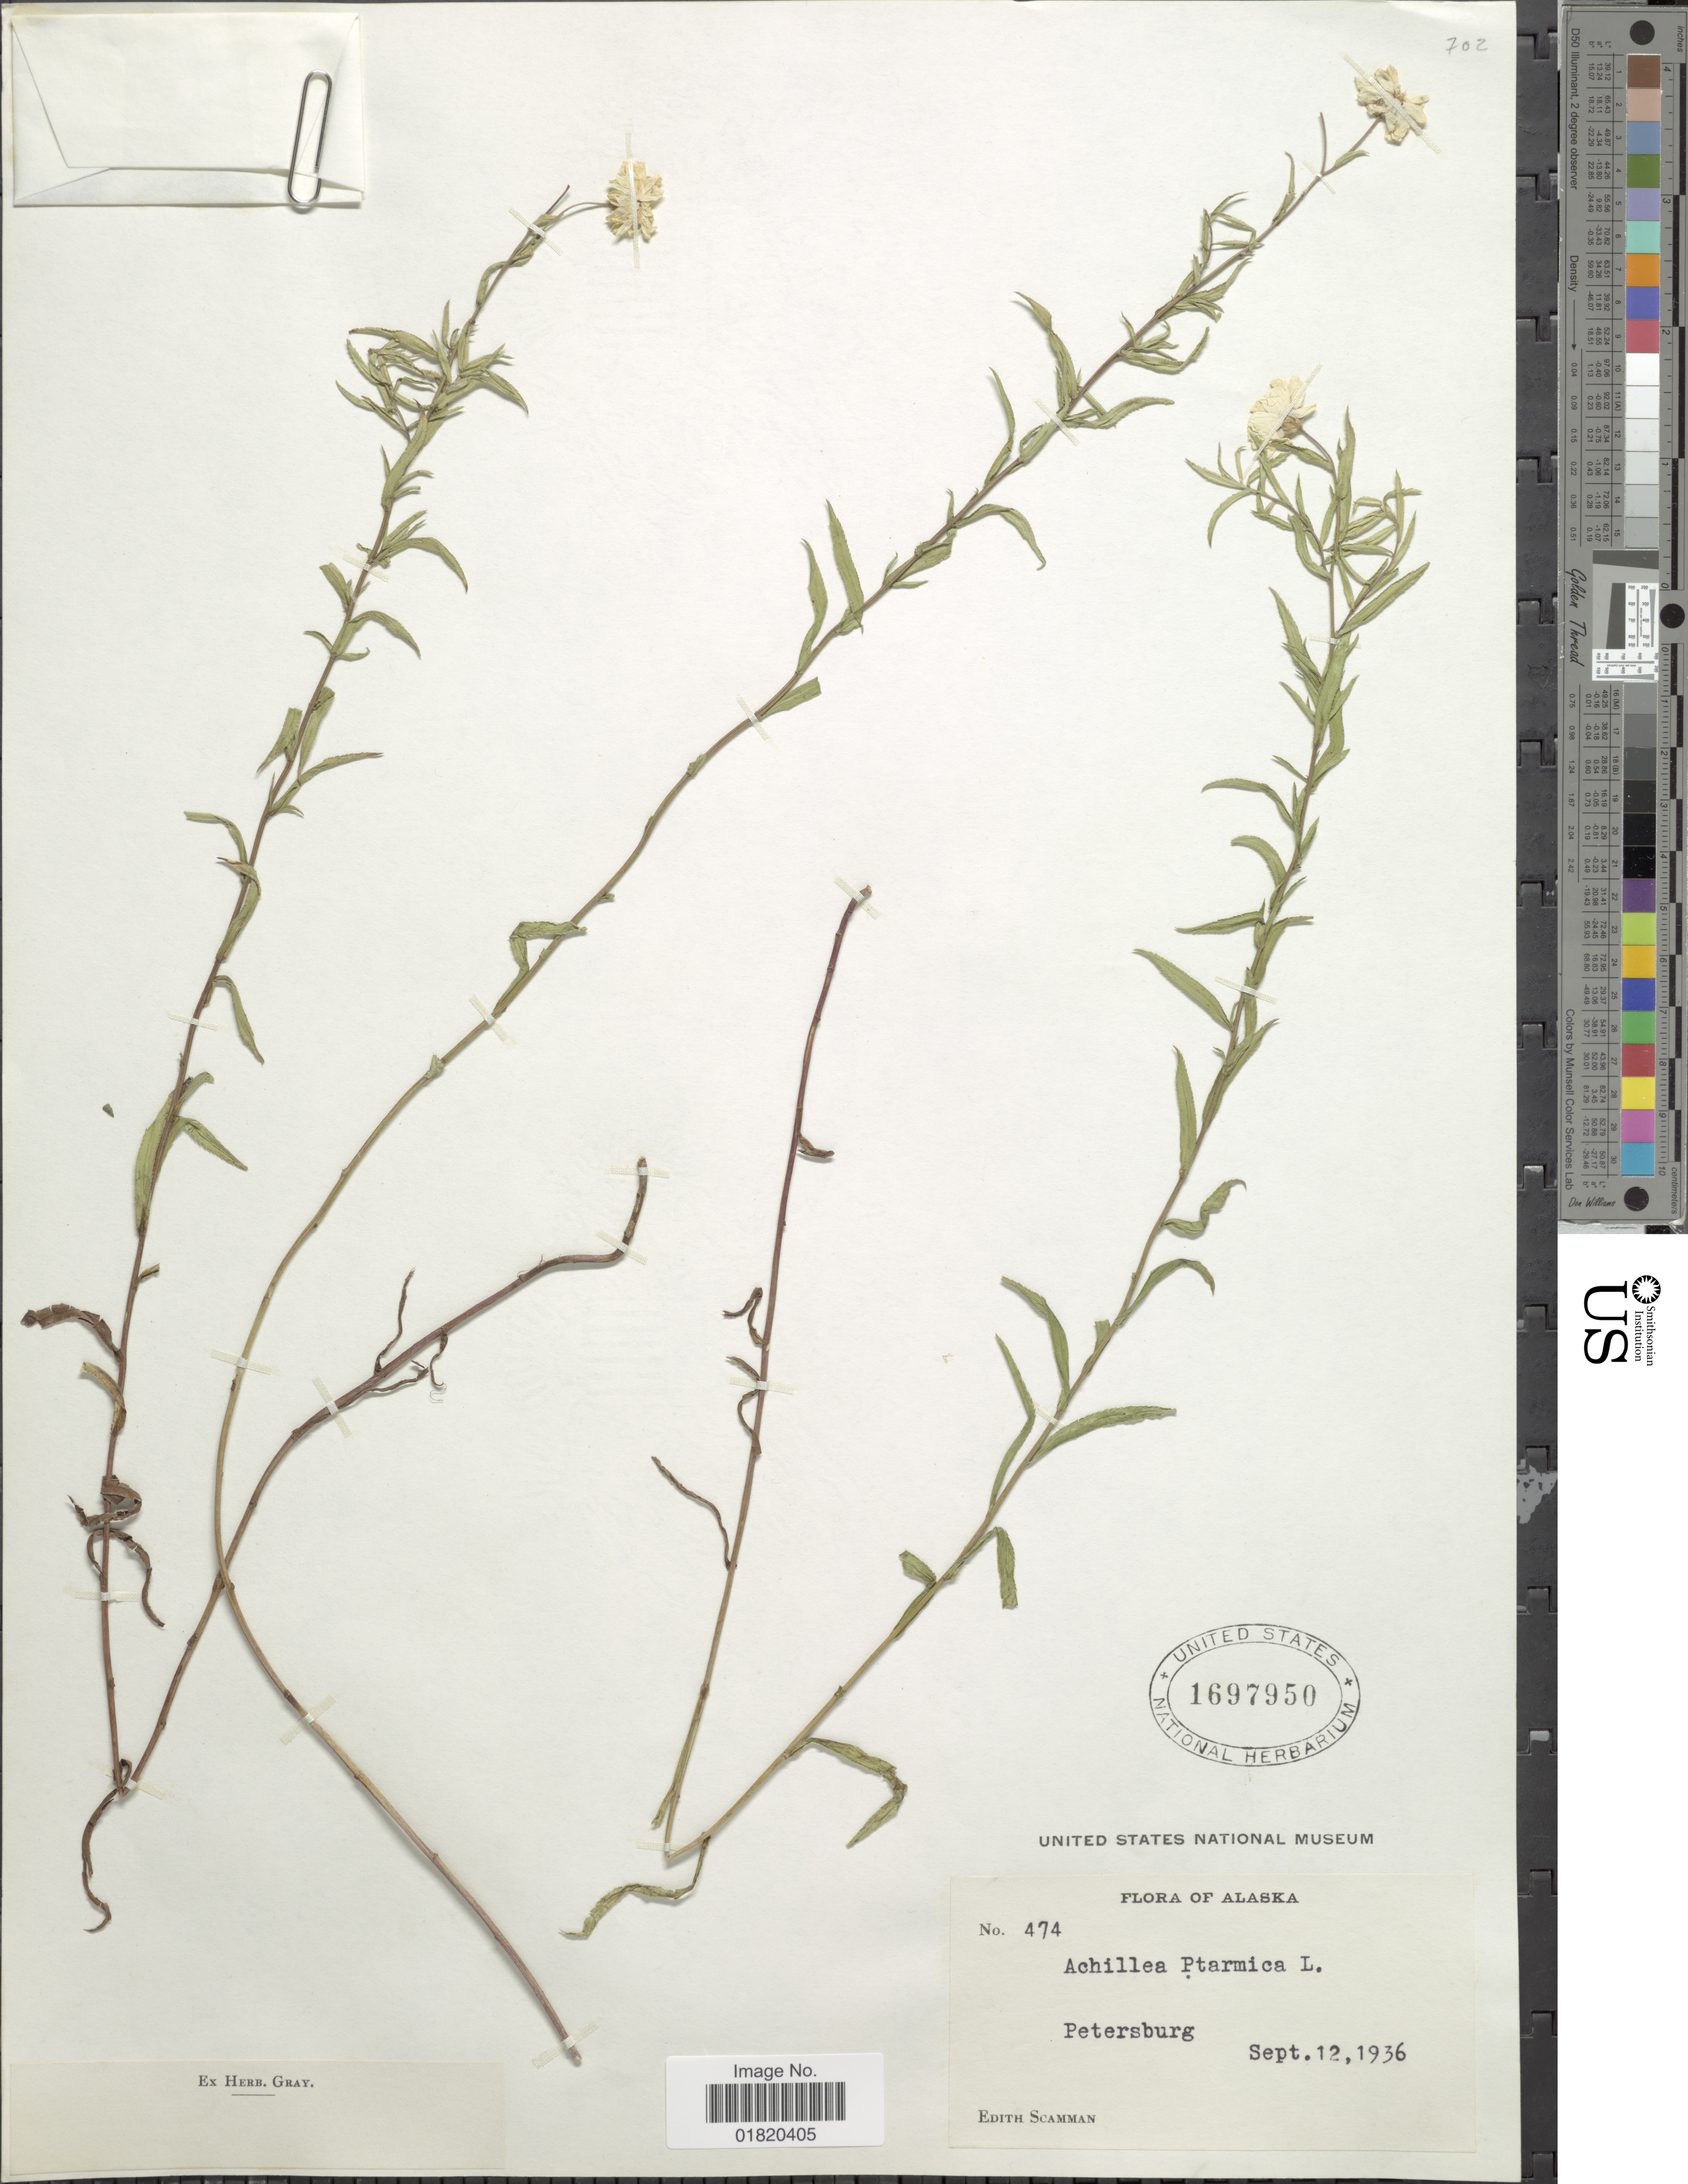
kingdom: Plantae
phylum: Tracheophyta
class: Magnoliopsida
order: Asterales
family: Asteraceae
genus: Achillea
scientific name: Achillea ptarmica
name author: L.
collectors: E. Scamman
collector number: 474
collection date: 1936-09-12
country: United States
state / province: Alaska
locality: Petersburg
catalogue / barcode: US 1697950